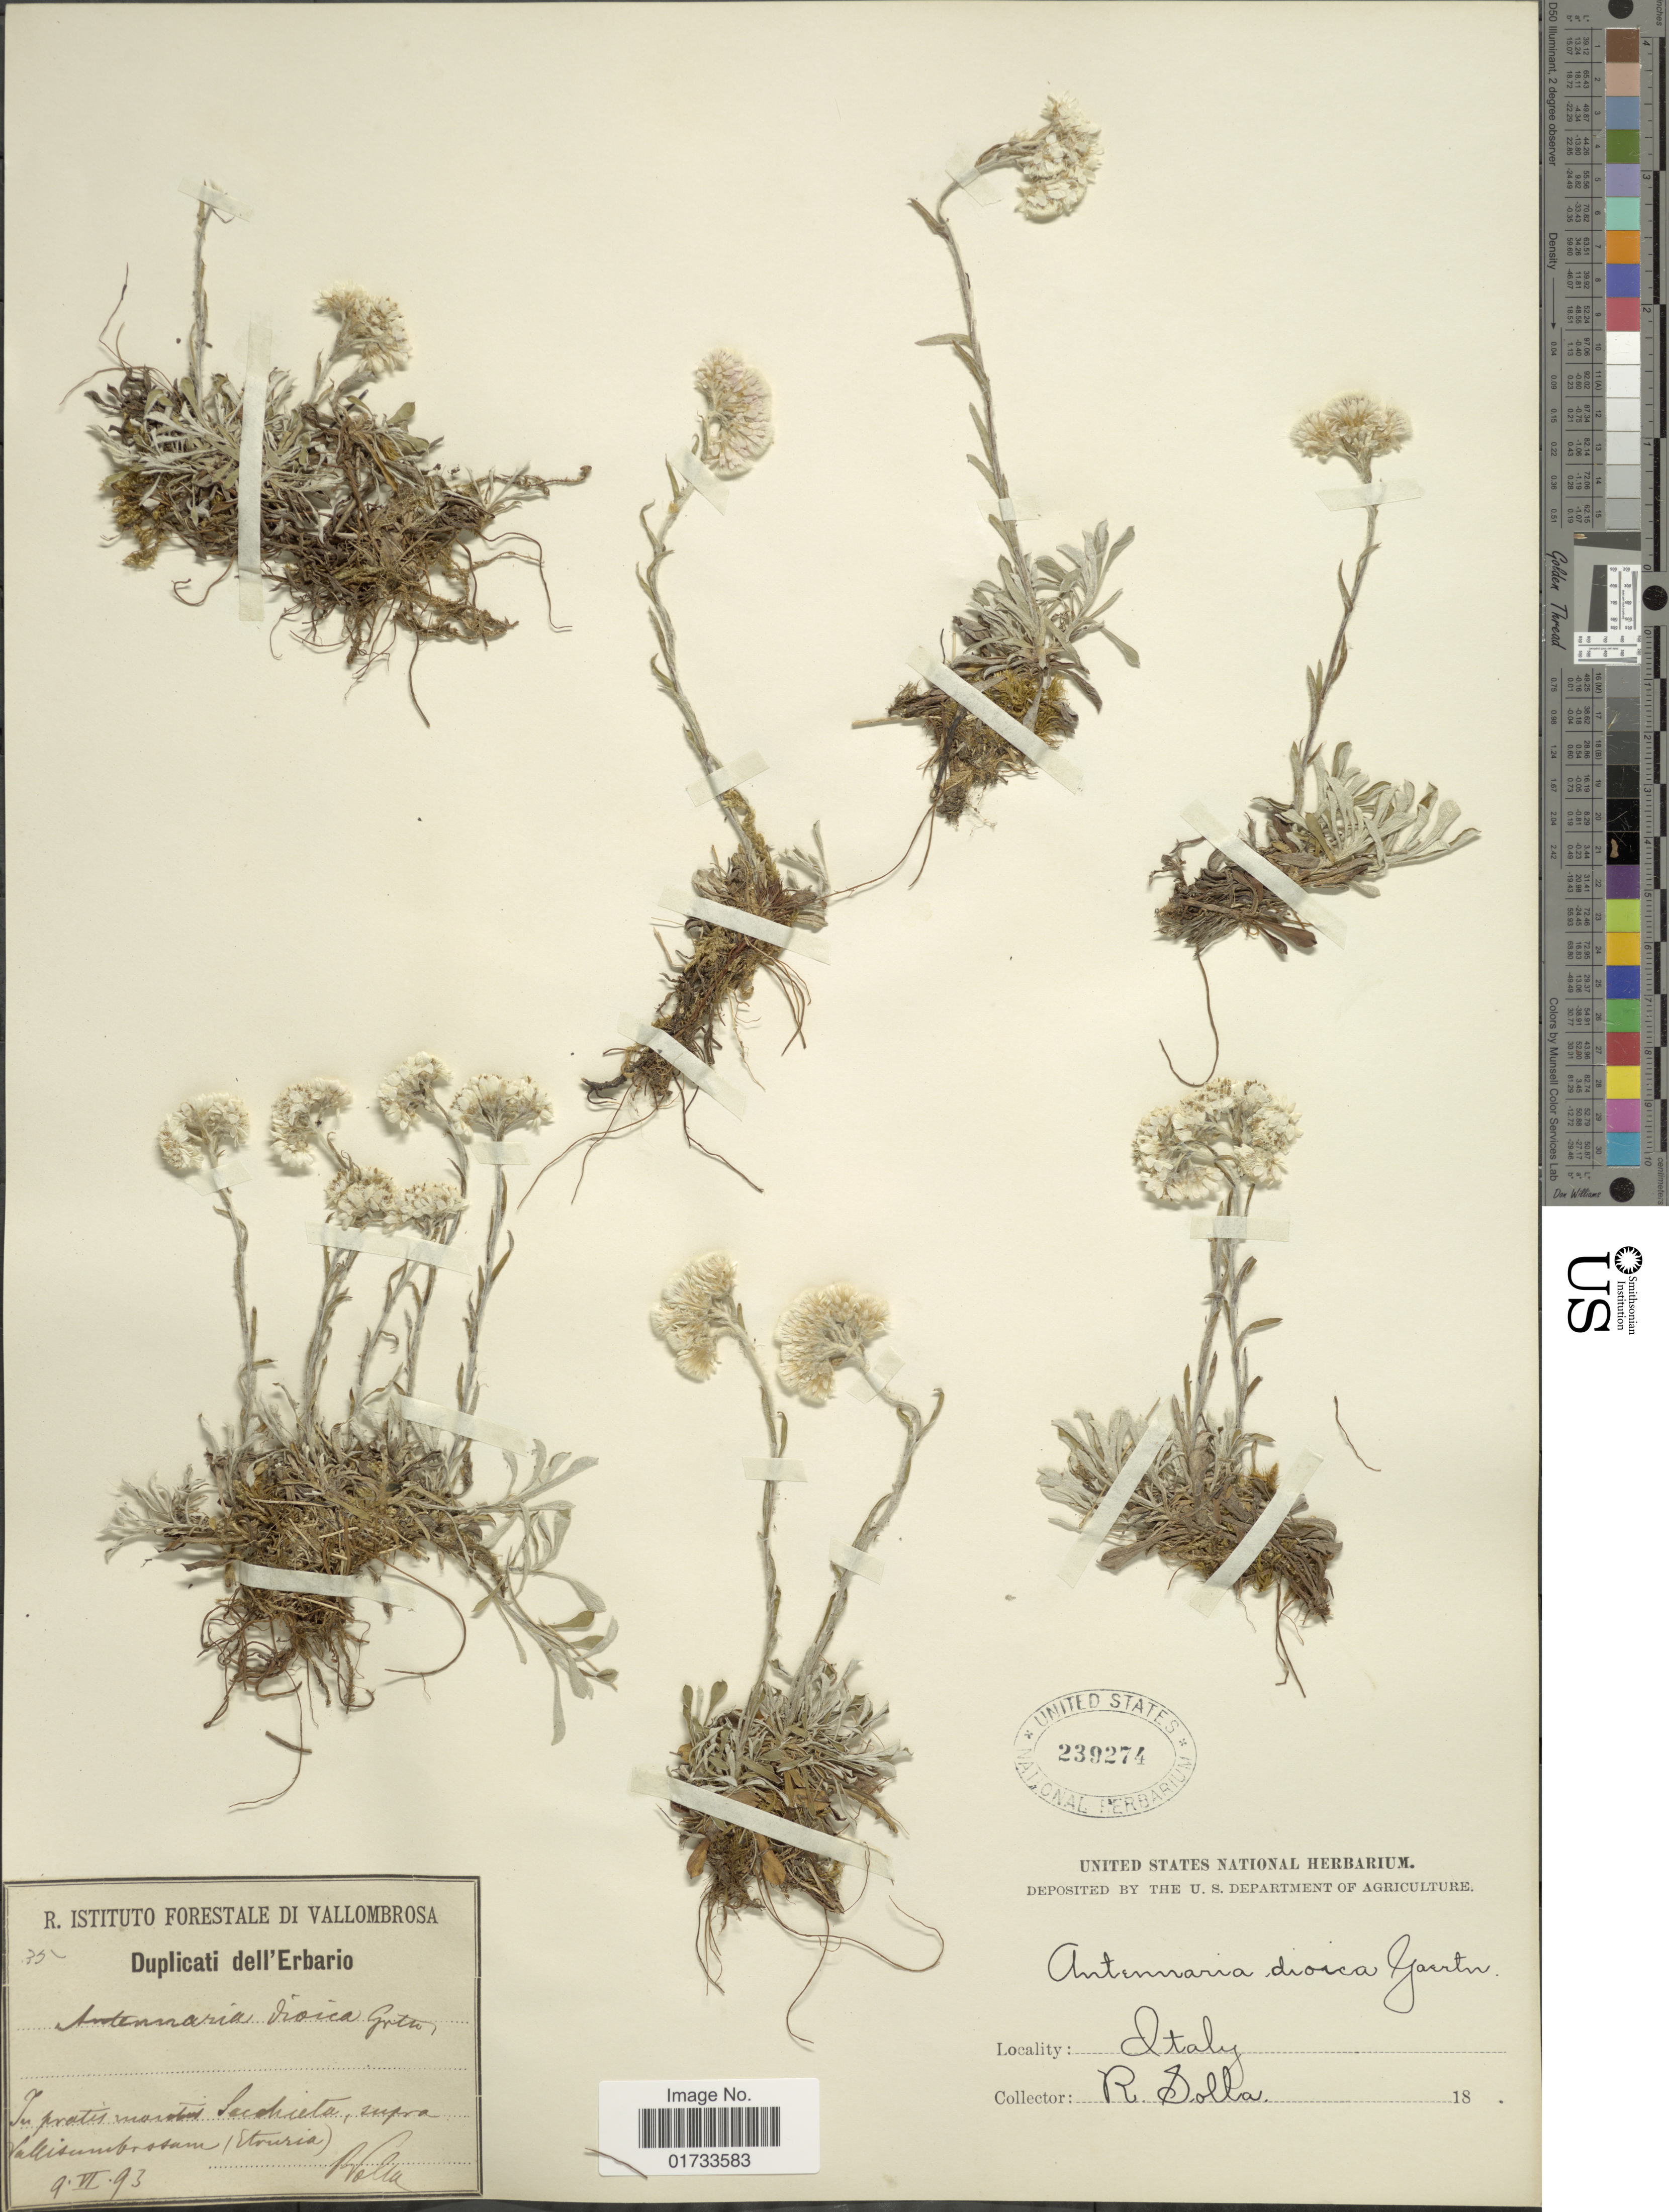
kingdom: Plantae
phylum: Tracheophyta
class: Magnoliopsida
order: Asterales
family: Asteraceae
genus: Antennaria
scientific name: Antennaria dioica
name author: (L.) Gaertn.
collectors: R. Solla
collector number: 35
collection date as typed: Transcribed d/m/y: 9/6/93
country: Italy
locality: In pratis north Sachieta, supra Vallisumarssam (Etruria)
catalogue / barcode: US 239274